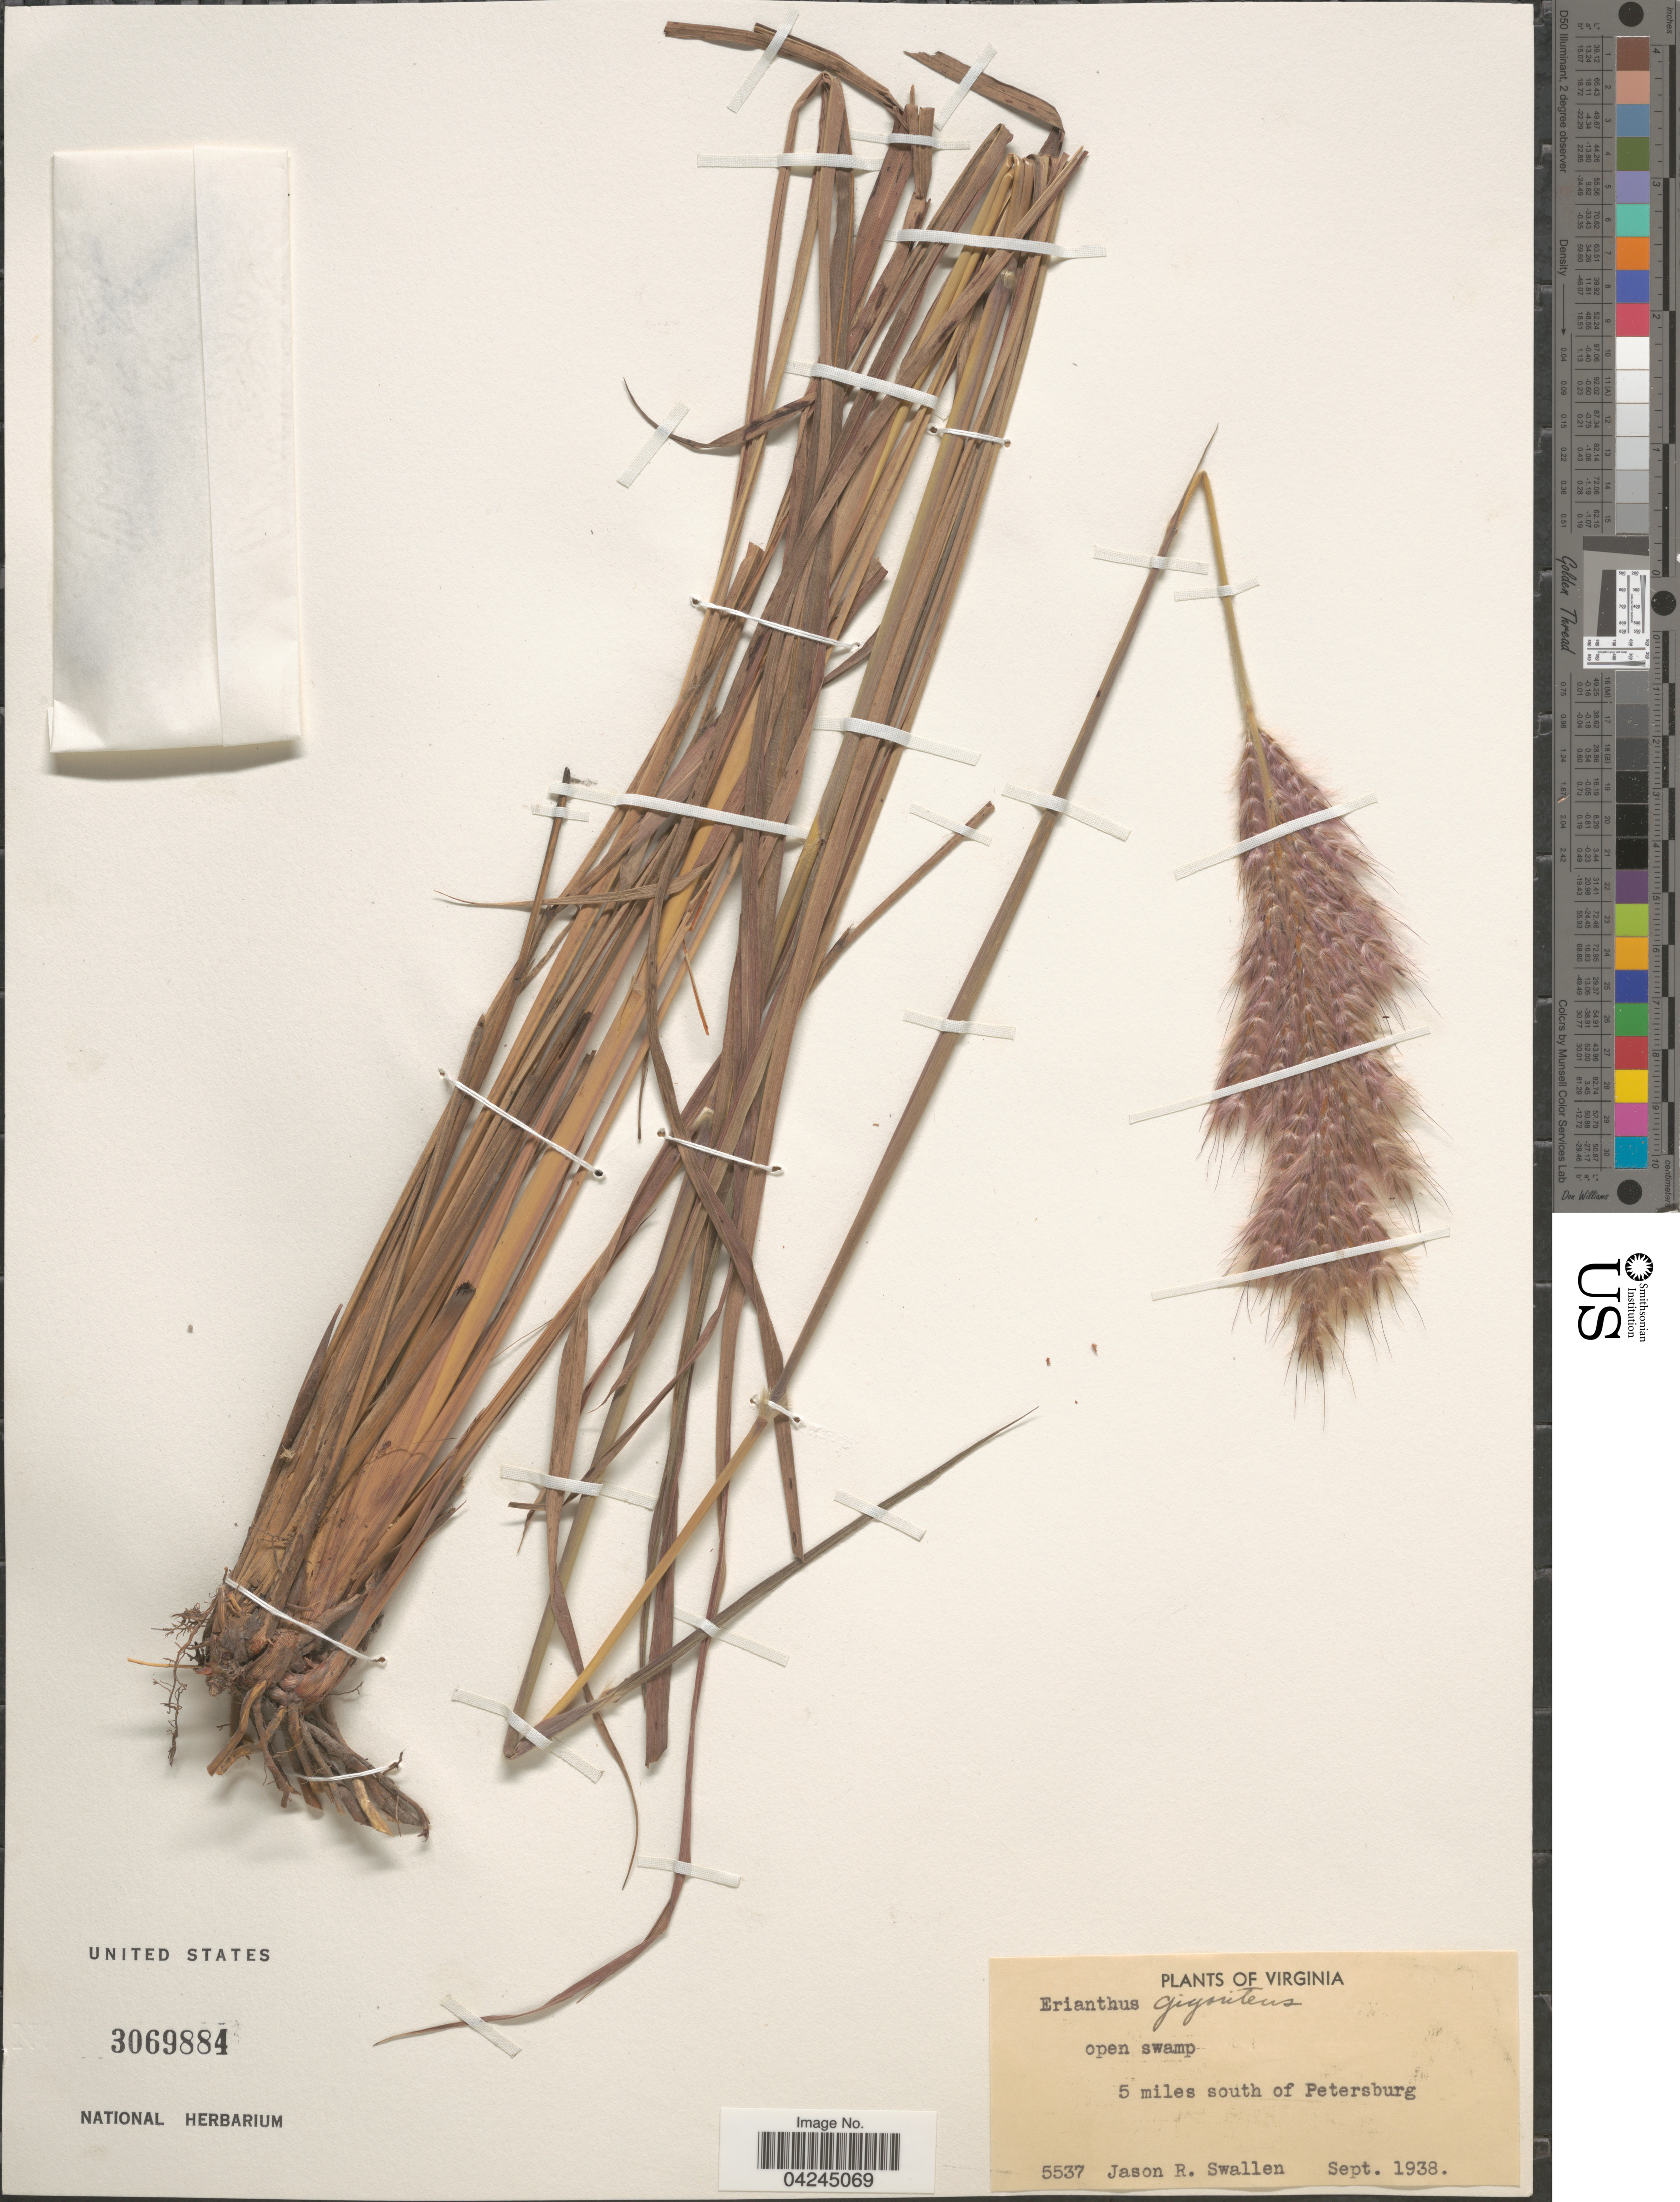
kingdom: Plantae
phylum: Tracheophyta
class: Liliopsida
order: Poales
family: Poaceae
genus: Erianthus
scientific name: Erianthus giganteus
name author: (Walter) P. Beauv.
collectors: J. R. Swallen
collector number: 5537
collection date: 1938-09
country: United States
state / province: Virginia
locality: Open swamp 5 miles south of Petersburg.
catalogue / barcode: US 3069884